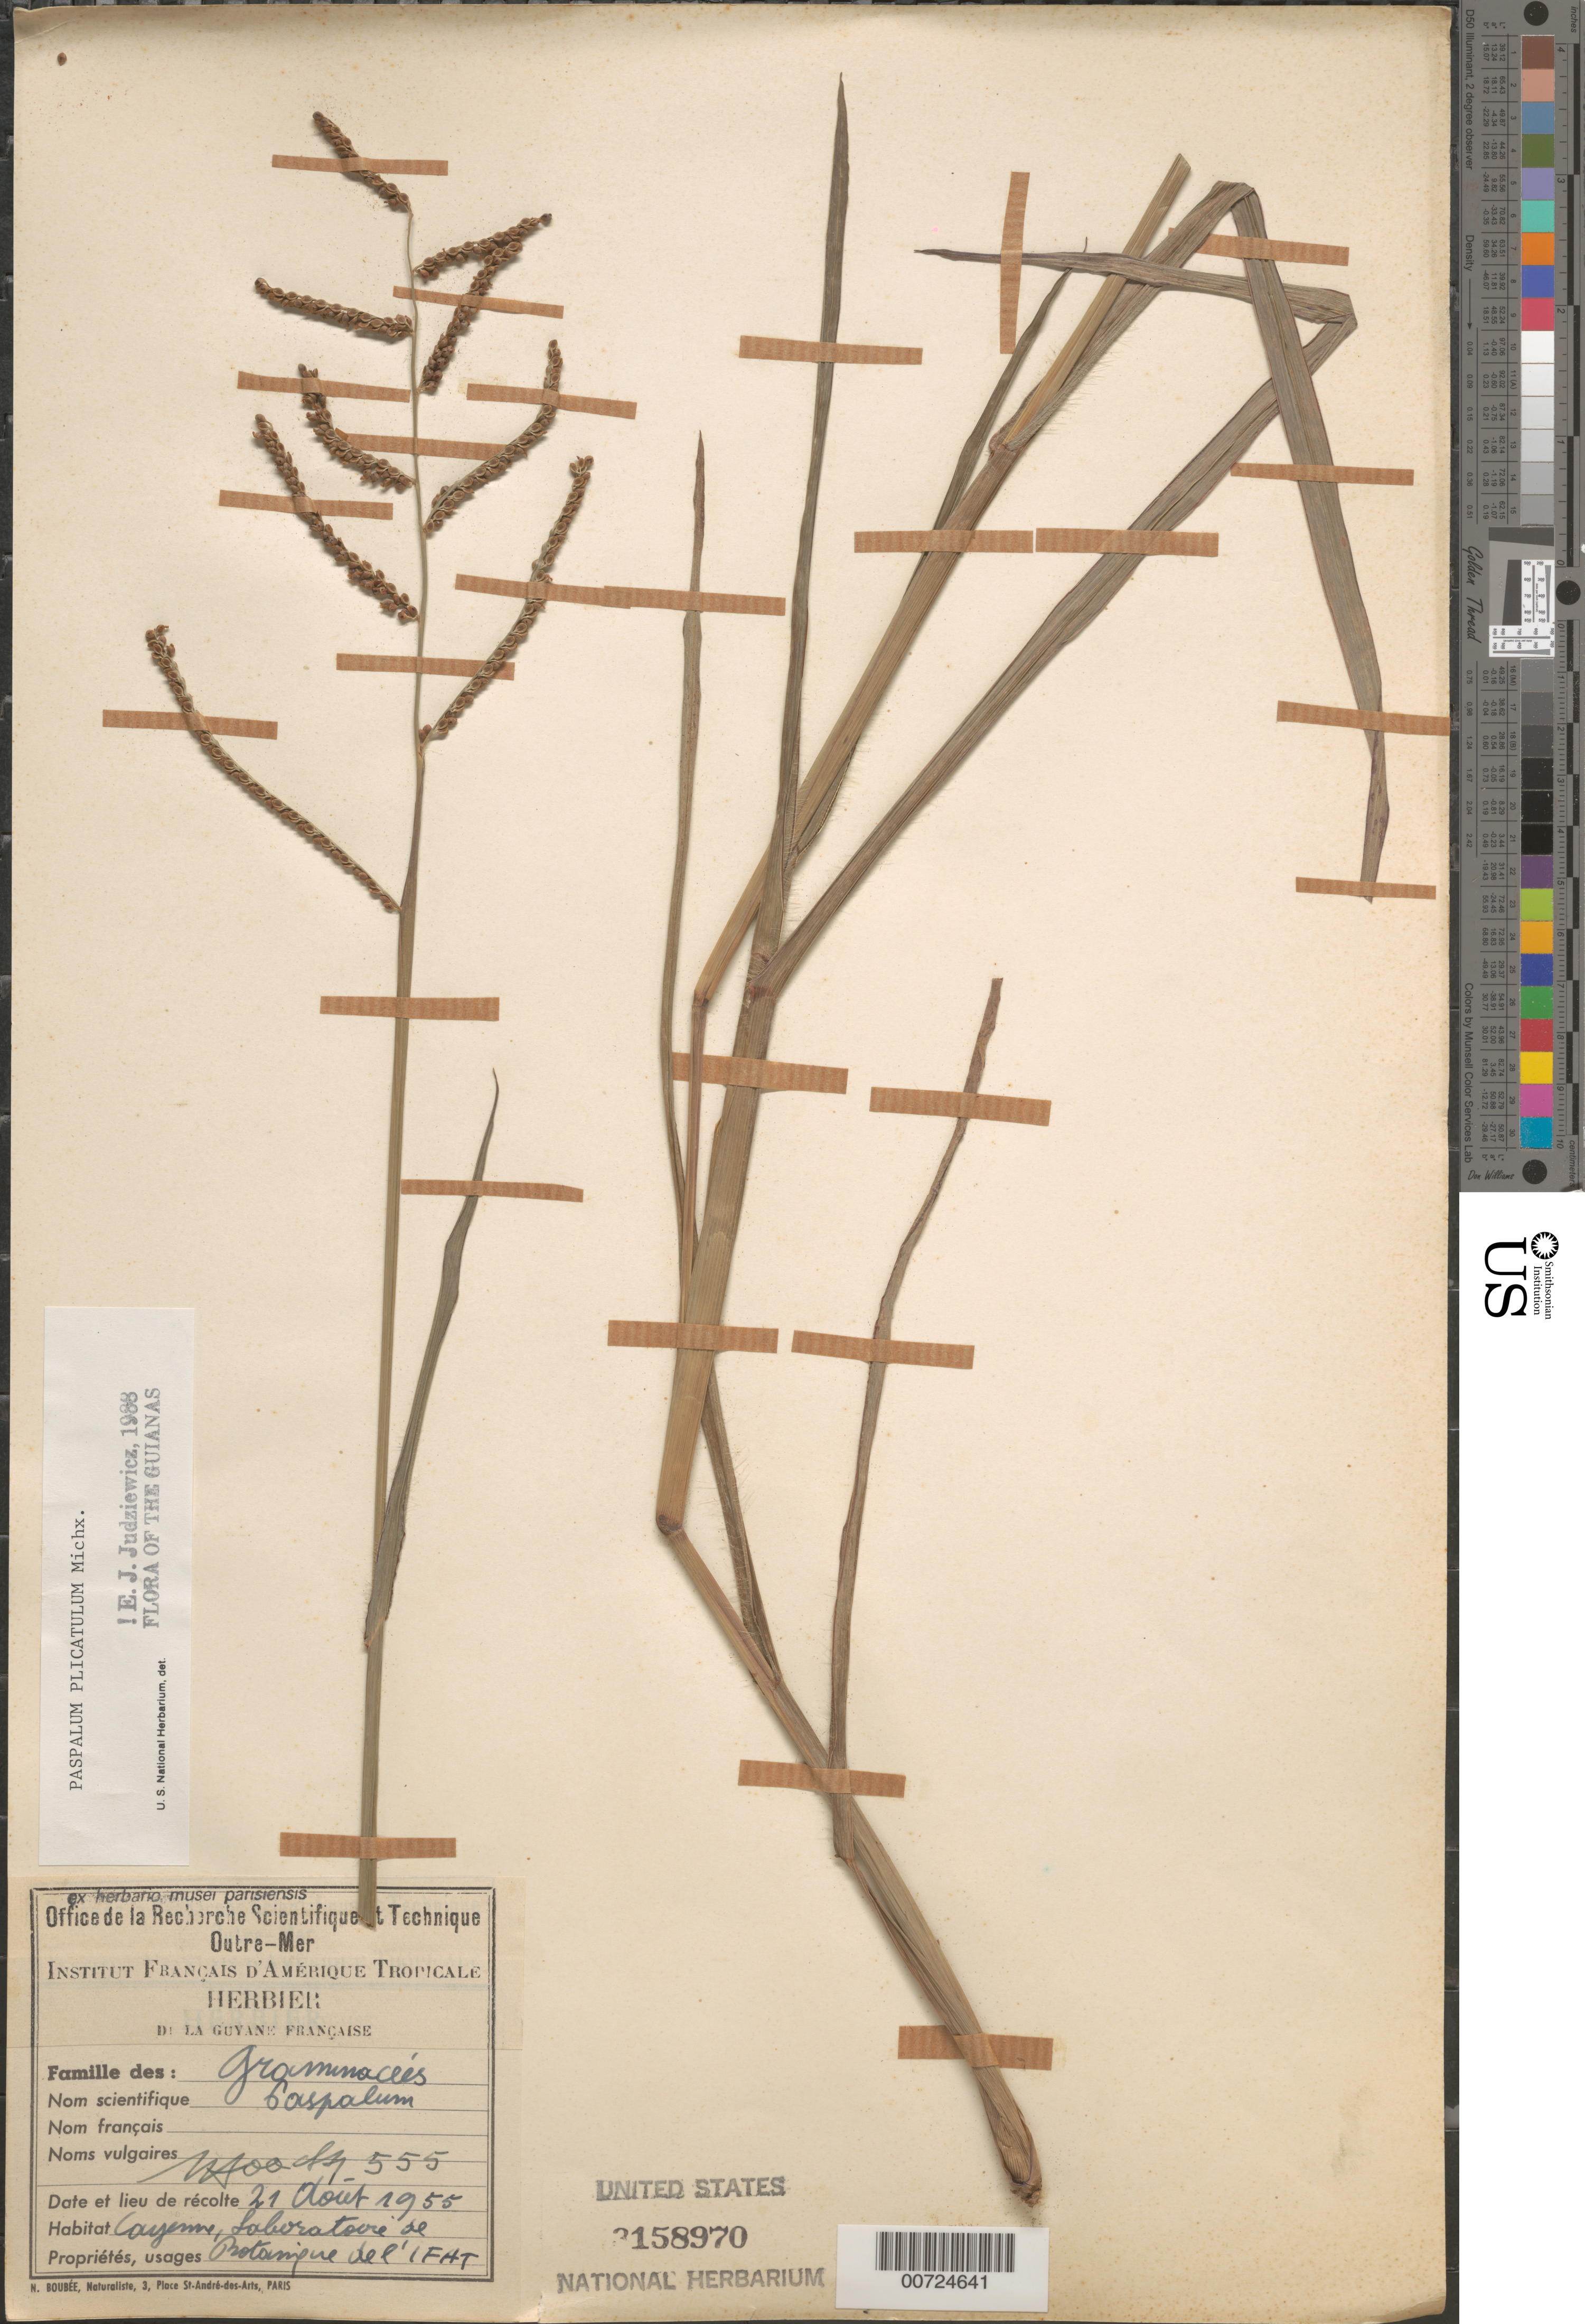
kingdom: Plantae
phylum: Tracheophyta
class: Liliopsida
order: Poales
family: Poaceae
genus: Paspalum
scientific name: Paspalum plicatulum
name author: Michx.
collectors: J. Hoock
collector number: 555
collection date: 1955-08-21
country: French Guiana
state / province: Cayenne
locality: Laboratoire de Botanique de l'IFAT.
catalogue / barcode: US 3158970